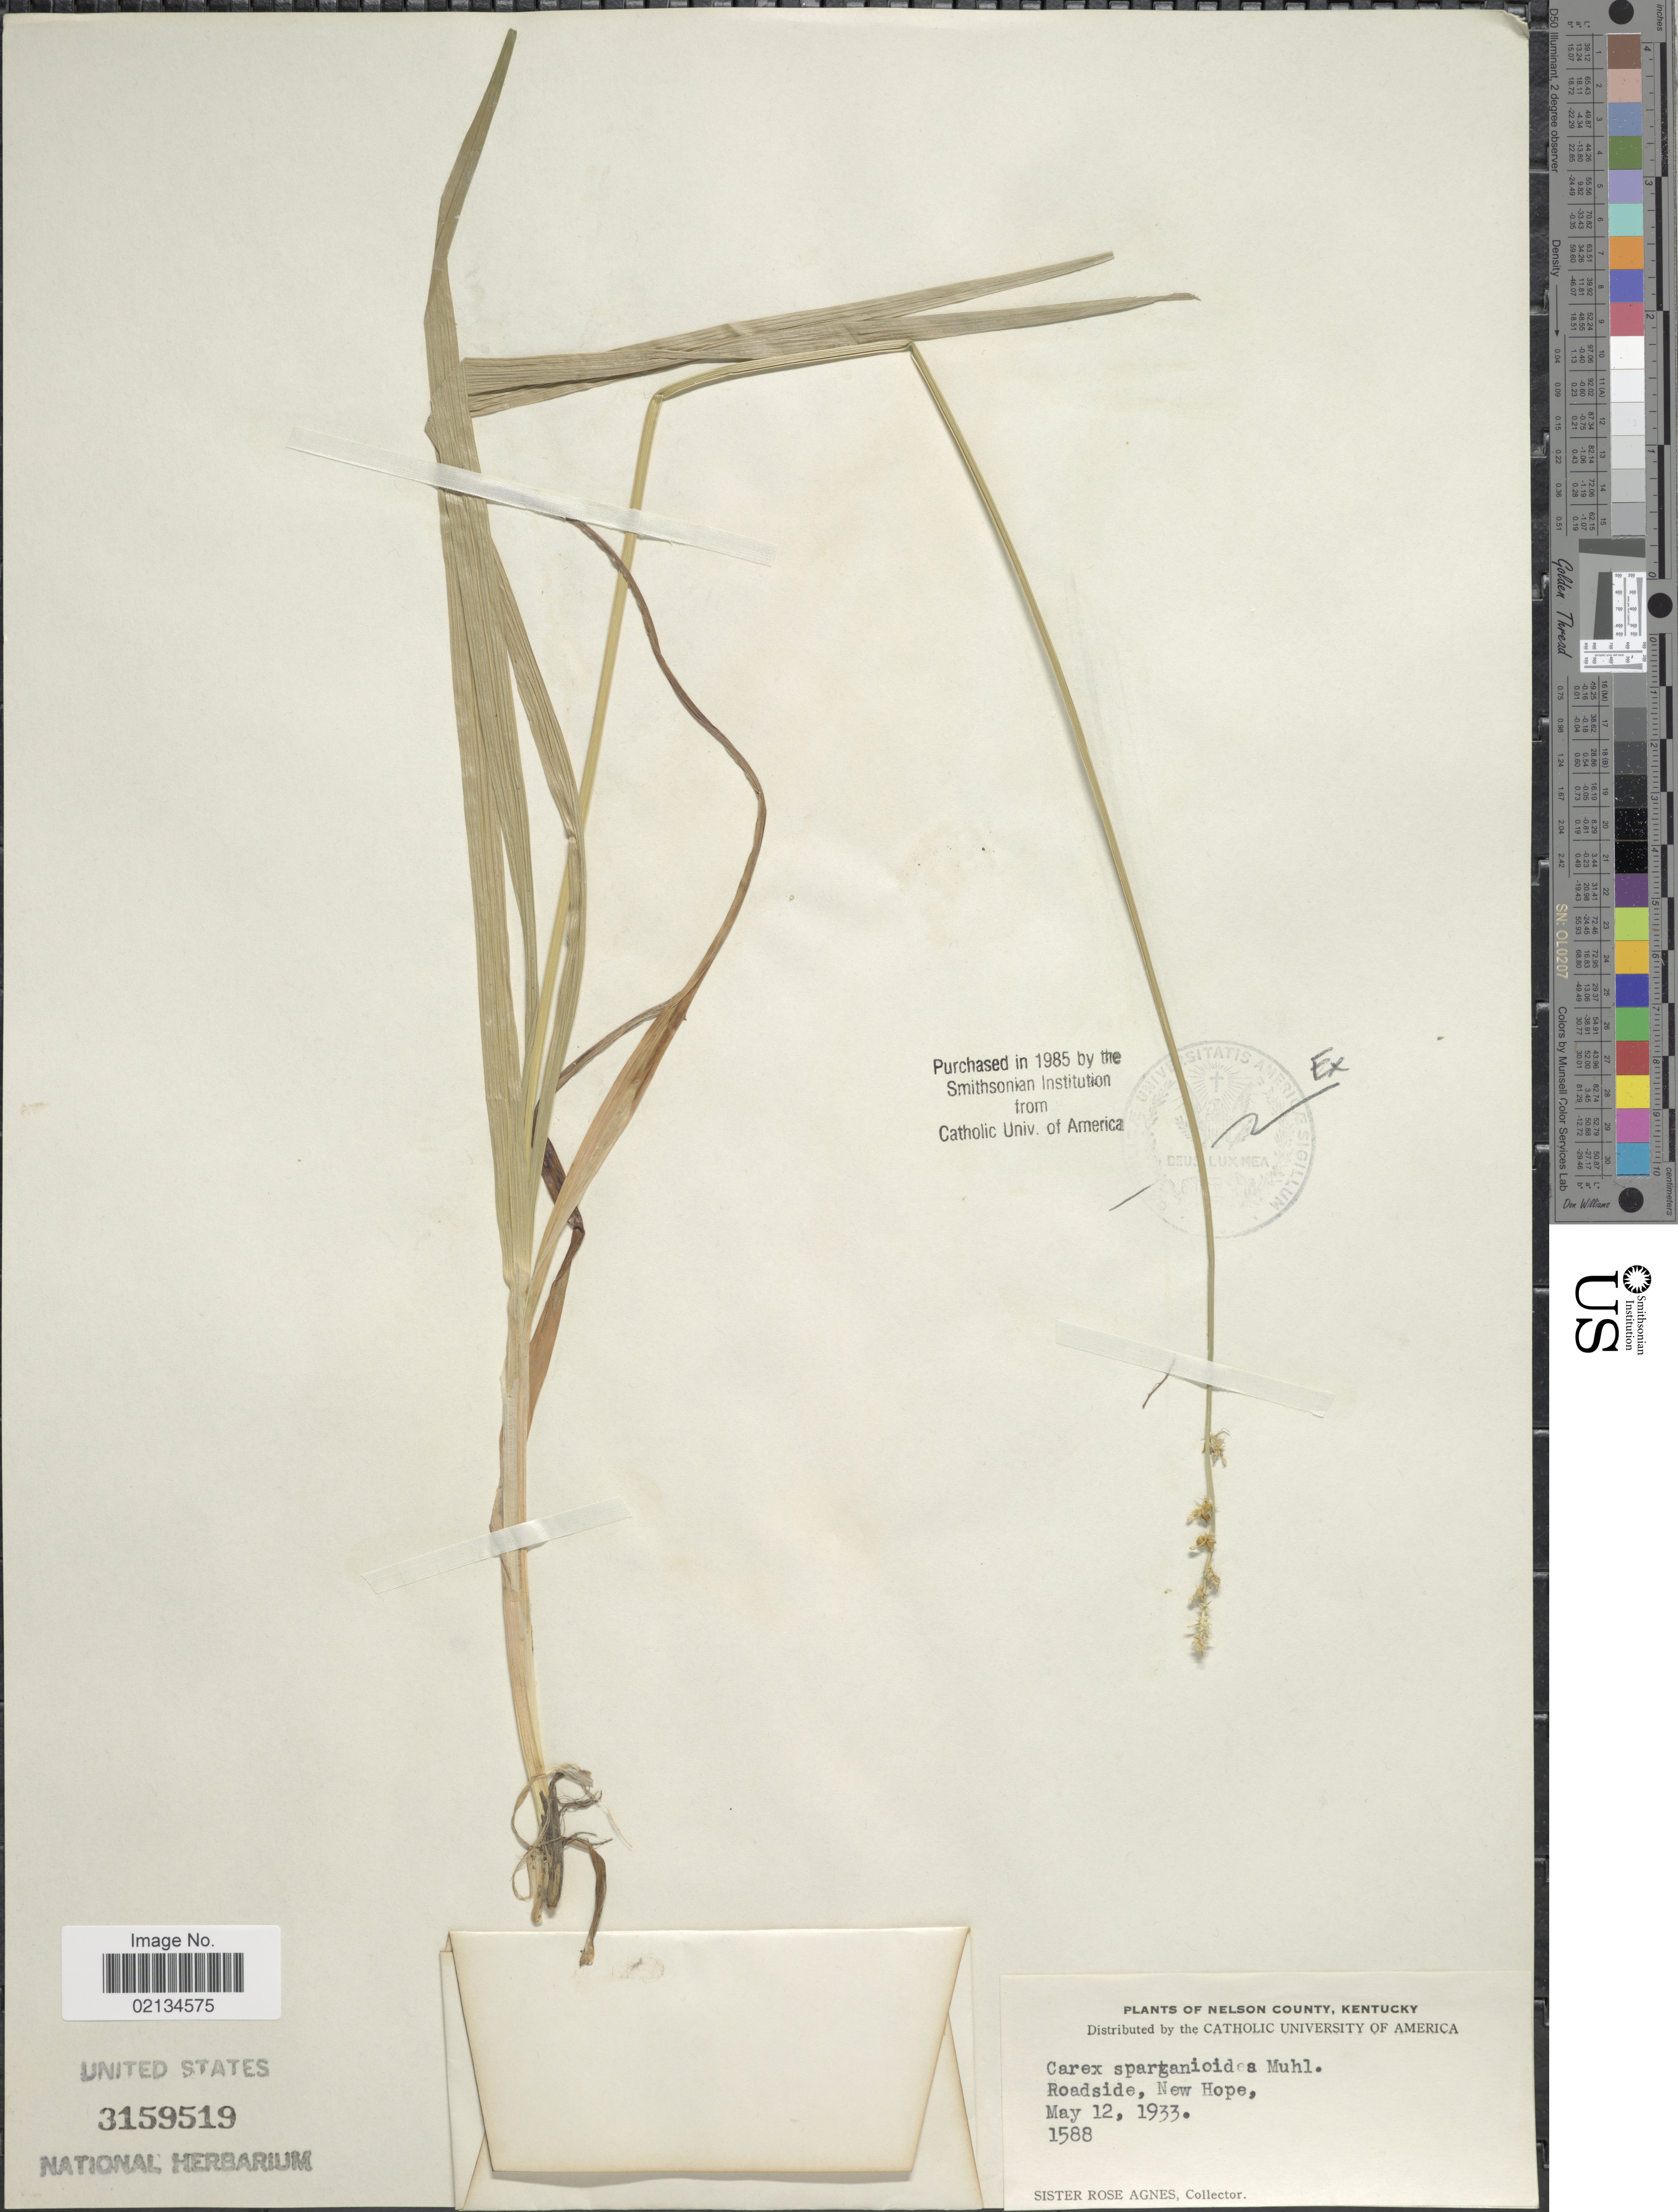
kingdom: Plantae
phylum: Tracheophyta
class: Liliopsida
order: Poales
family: Cyperaceae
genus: Carex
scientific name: Carex sparganioides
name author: Muhl. ex Willd.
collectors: Sister Rose Agnes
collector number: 1588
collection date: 1933-05-12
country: United States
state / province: Kentucky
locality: Nelson County, Roadside, New Hope.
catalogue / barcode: US 3159519